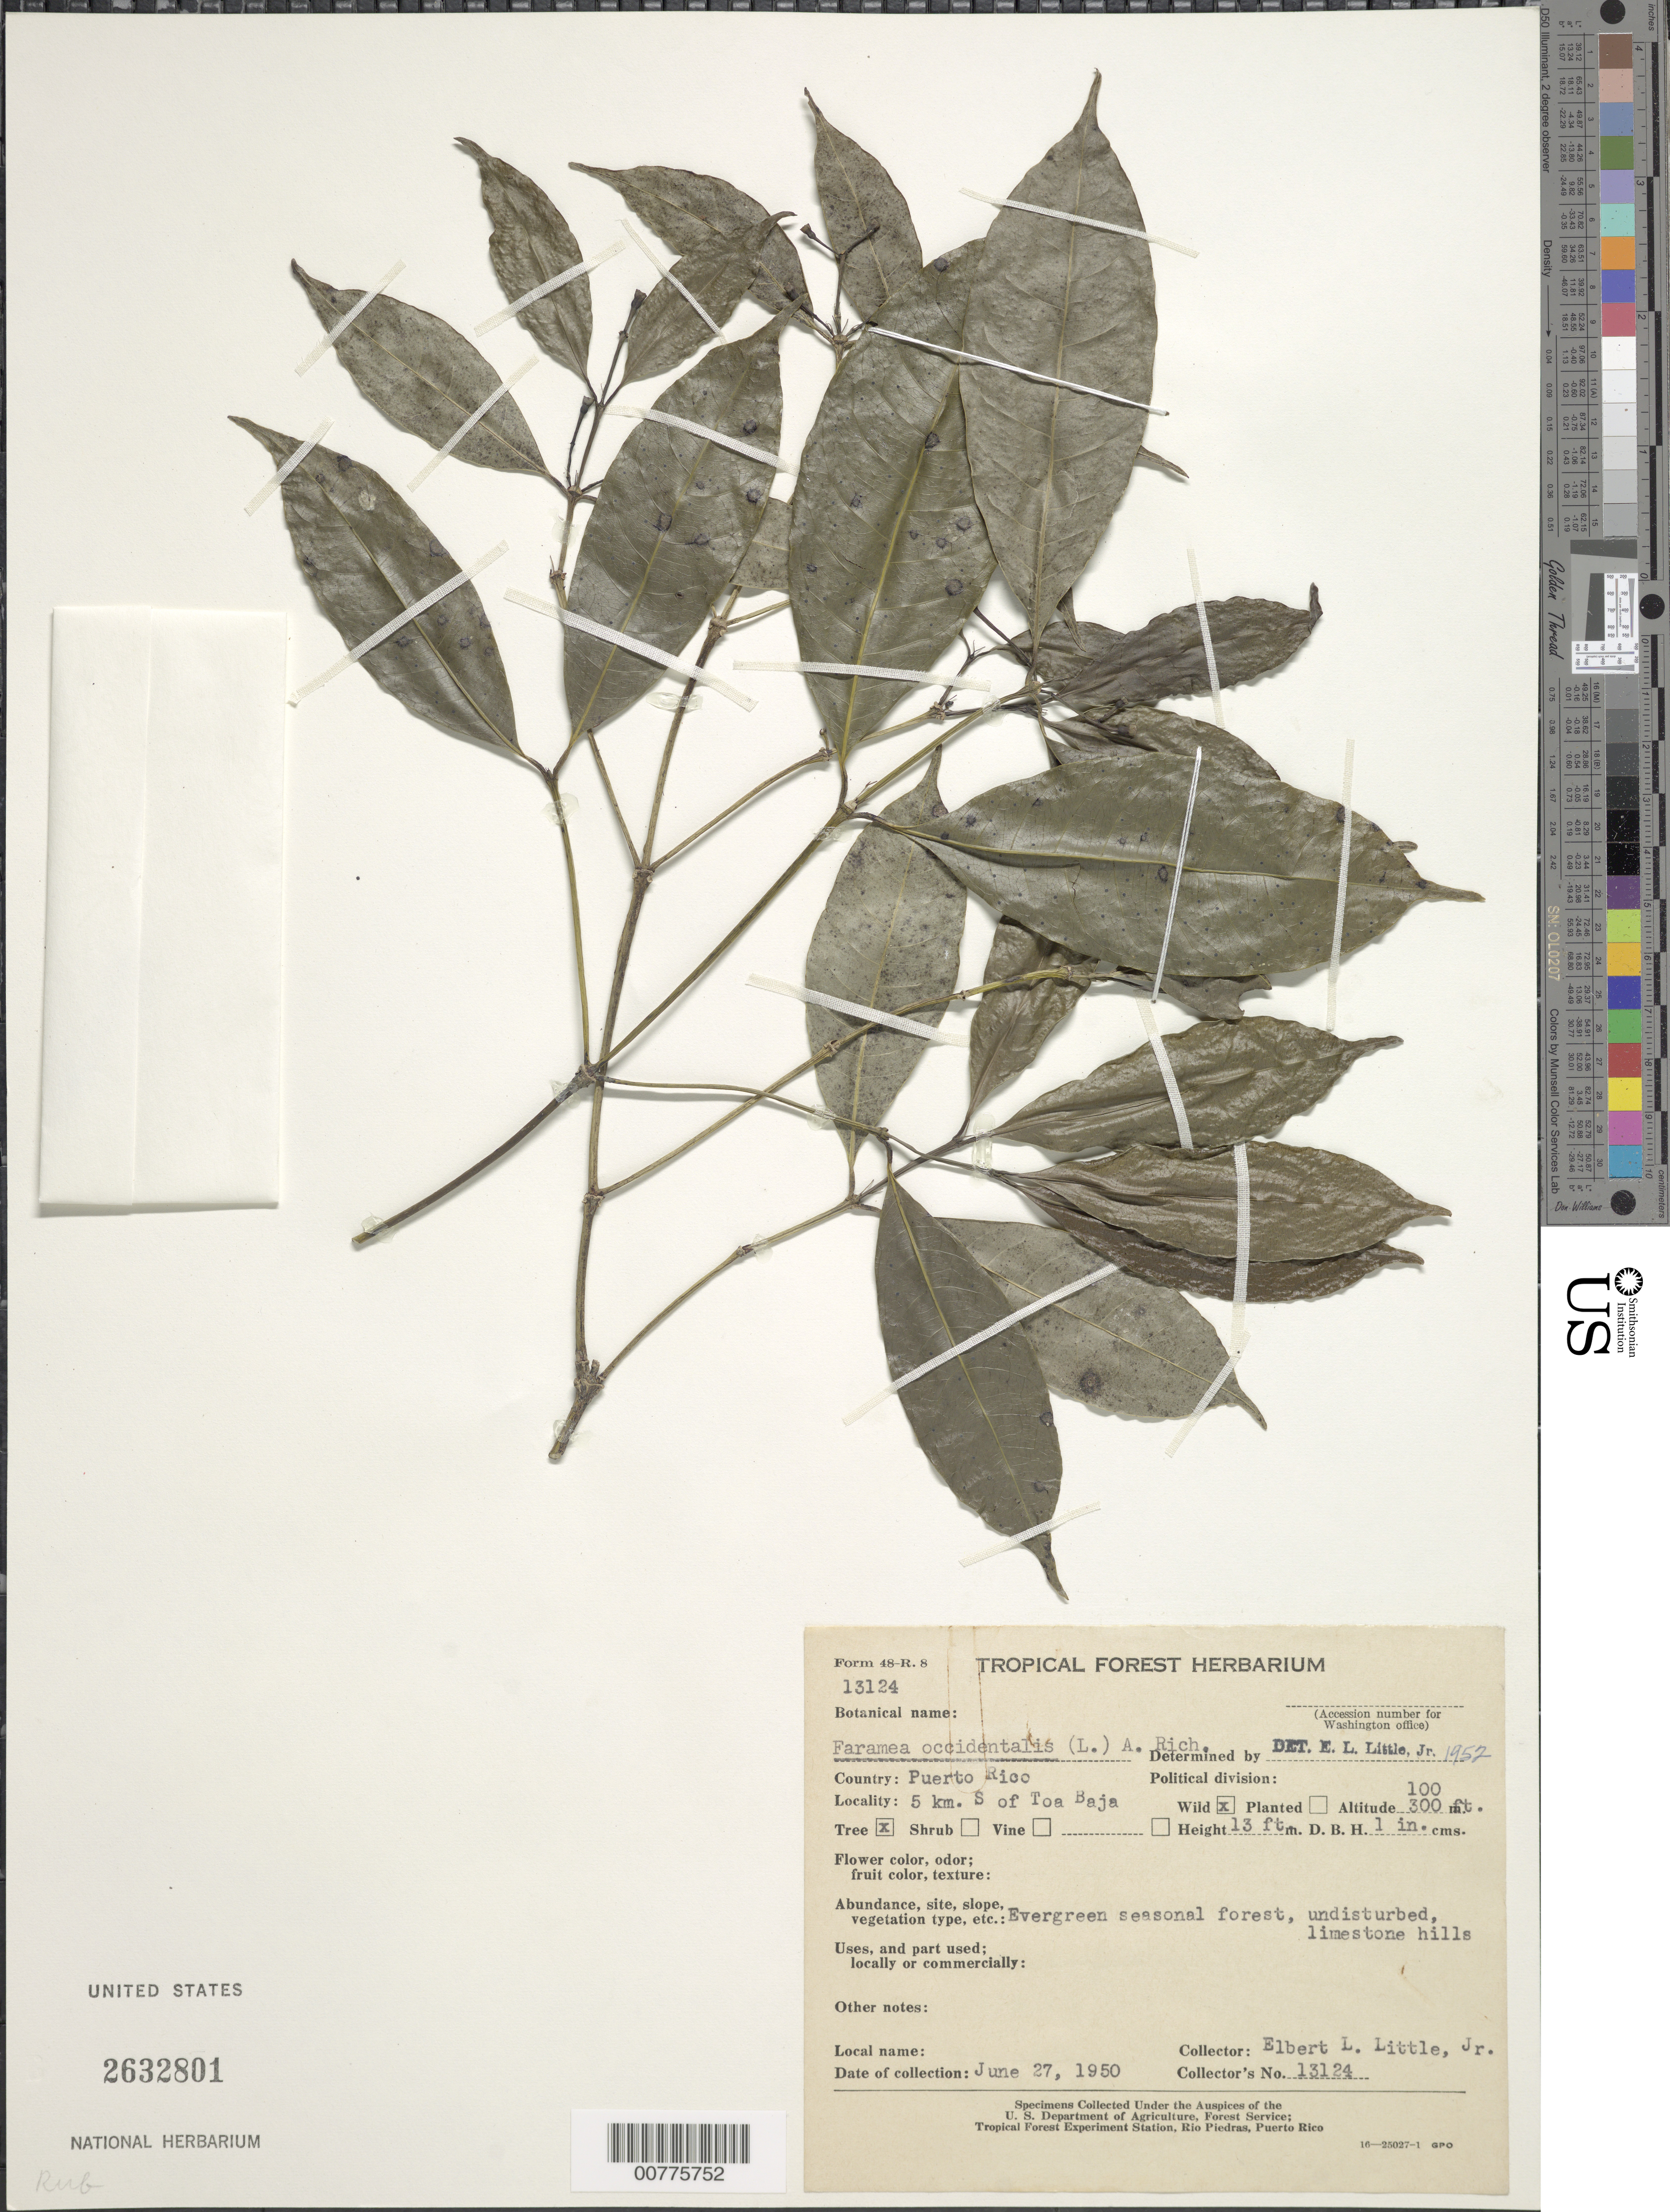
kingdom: Plantae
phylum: Tracheophyta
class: Magnoliopsida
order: Gentianales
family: Rubiaceae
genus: Faramea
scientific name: Faramea occidentalis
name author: (L.) A. Rich.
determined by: Little, Elbert L., Jr., (FSSR), United States Department of Agriculture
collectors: E. L. Little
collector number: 13124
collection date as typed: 27 Jun 1950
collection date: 1950-06-27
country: Puerto Rico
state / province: Toa Baja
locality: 5 km south of Toa Baja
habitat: Evergreen seasonal forest, undisturbed limestone hills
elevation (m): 30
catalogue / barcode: US 2632801